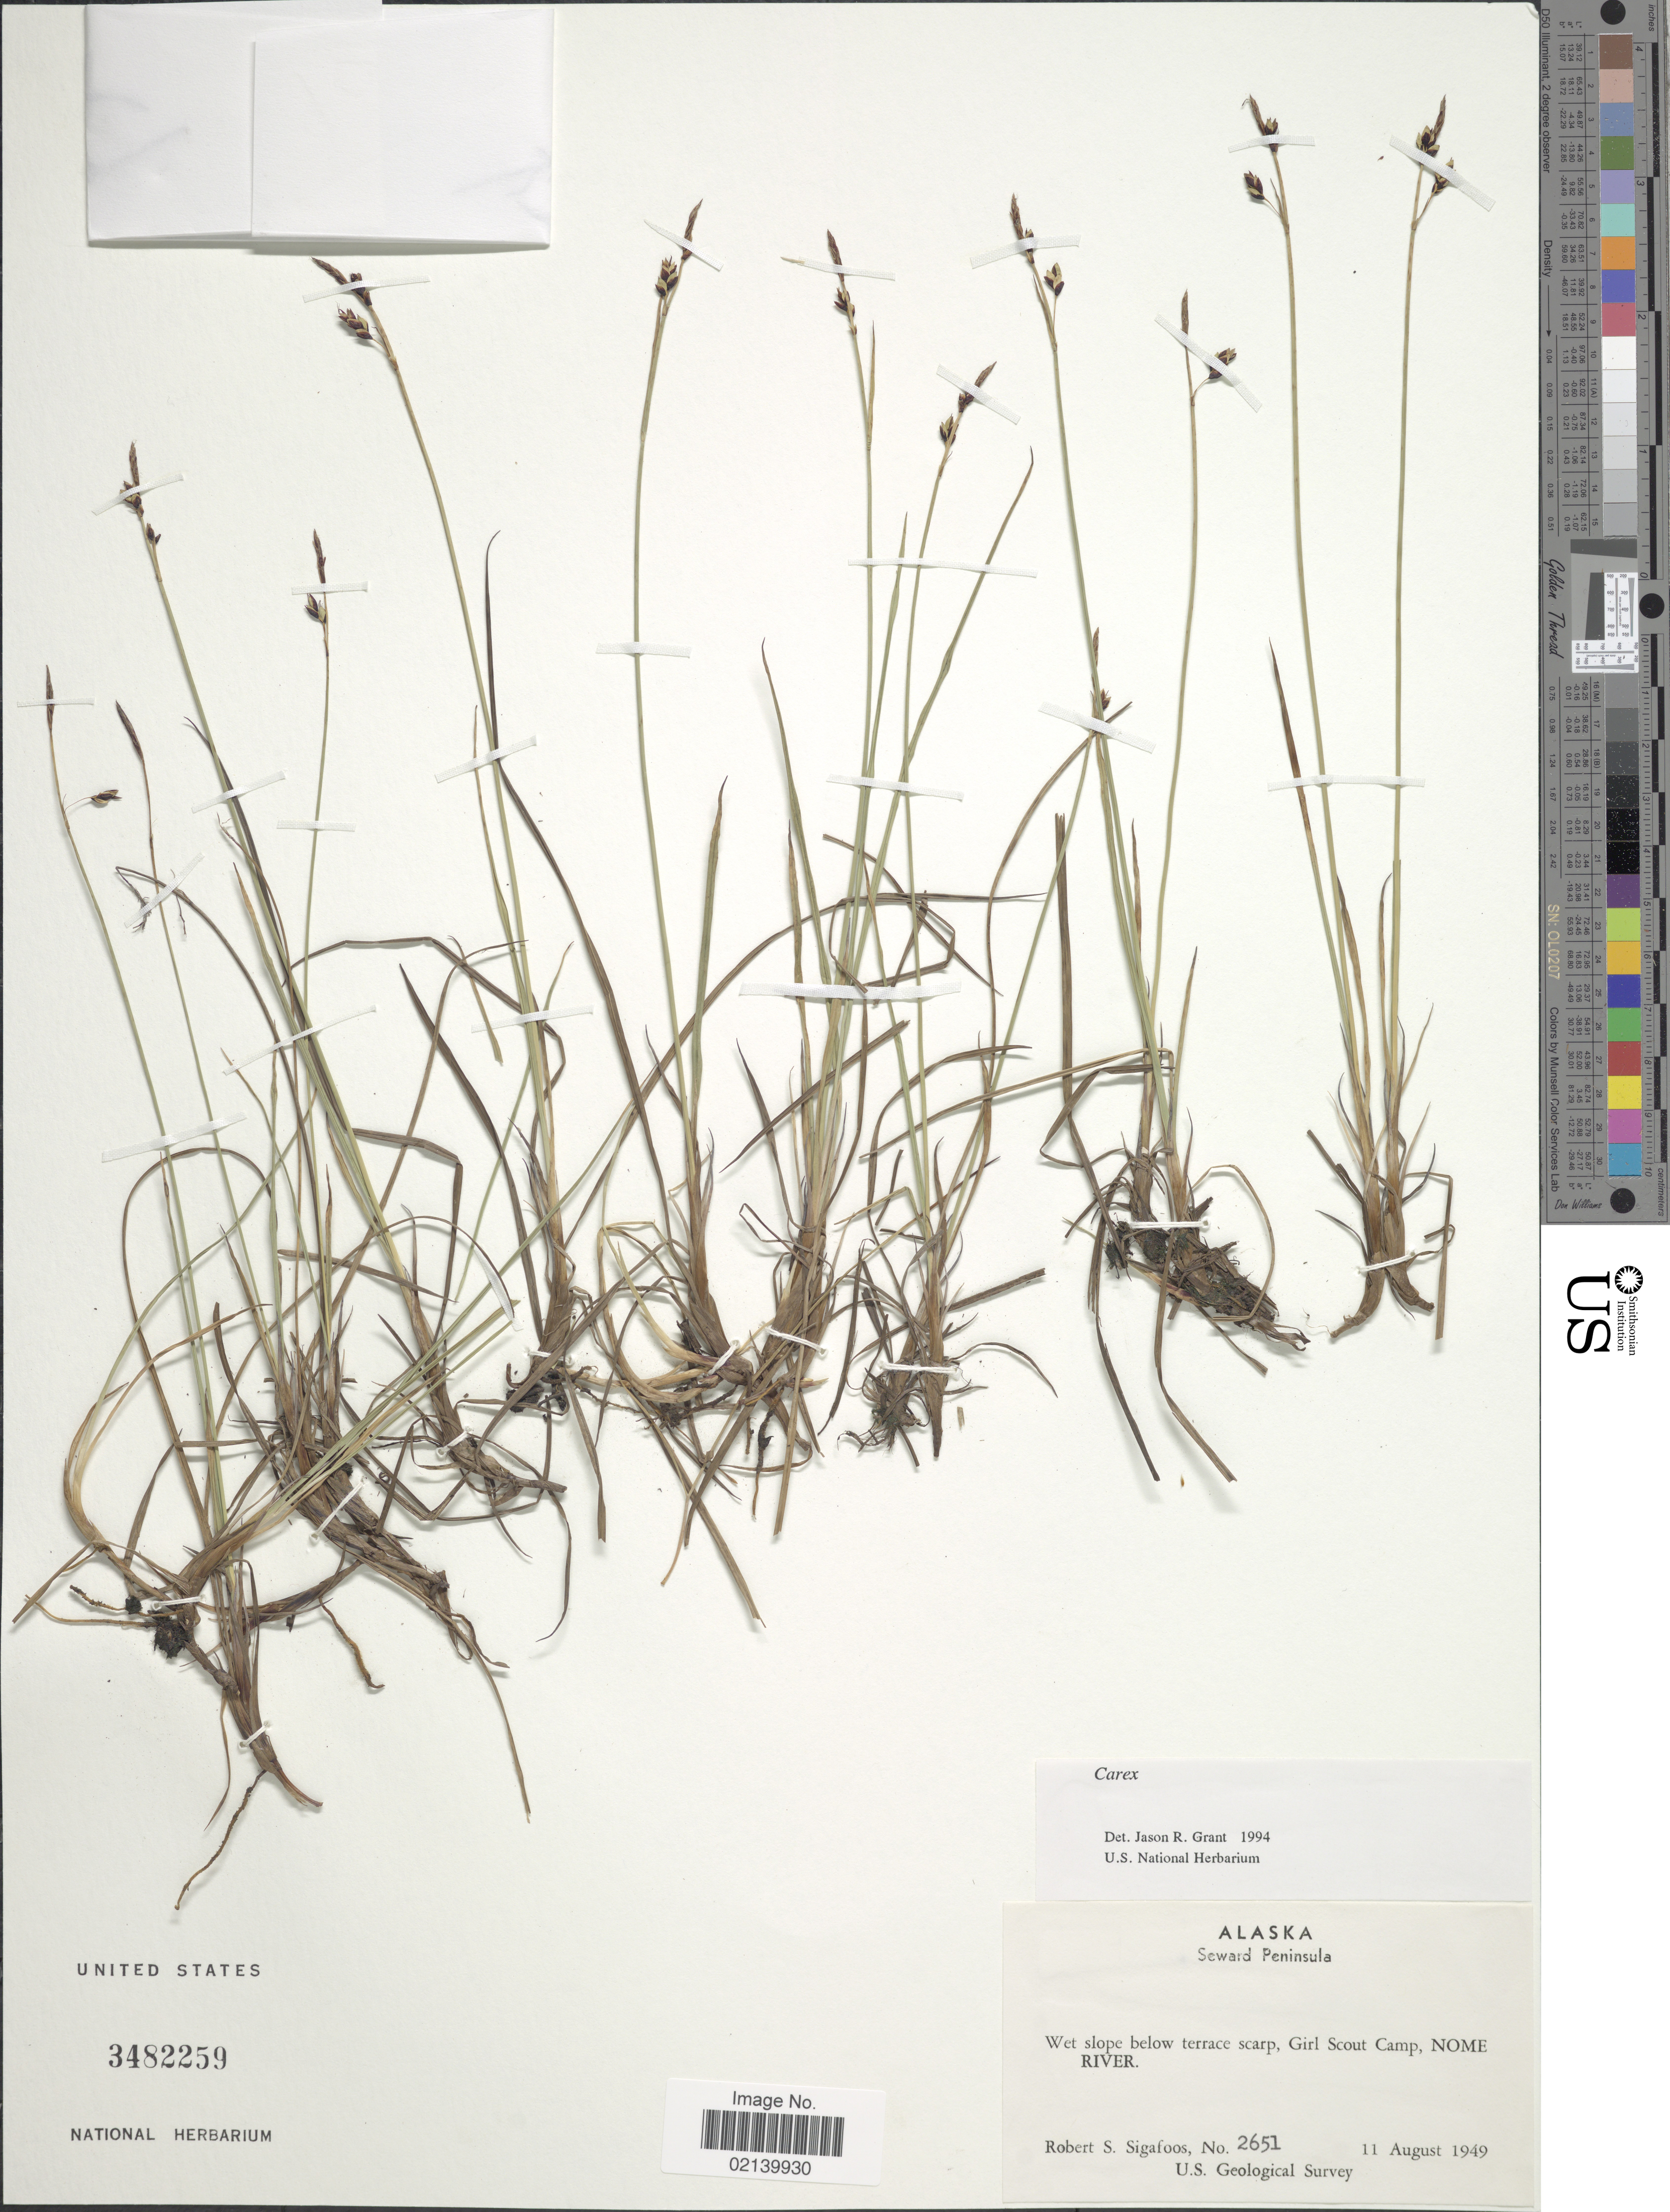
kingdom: Plantae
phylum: Tracheophyta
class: Liliopsida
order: Poales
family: Cyperaceae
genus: Carex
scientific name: Carex sp.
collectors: R. Sigafoos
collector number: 2651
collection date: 1949-08-11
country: United States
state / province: Alaska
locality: Alaska, Seward Peninsula. Wet slope below terrace scarp, Girl Scout Camp. Nome River.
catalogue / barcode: US 3482259